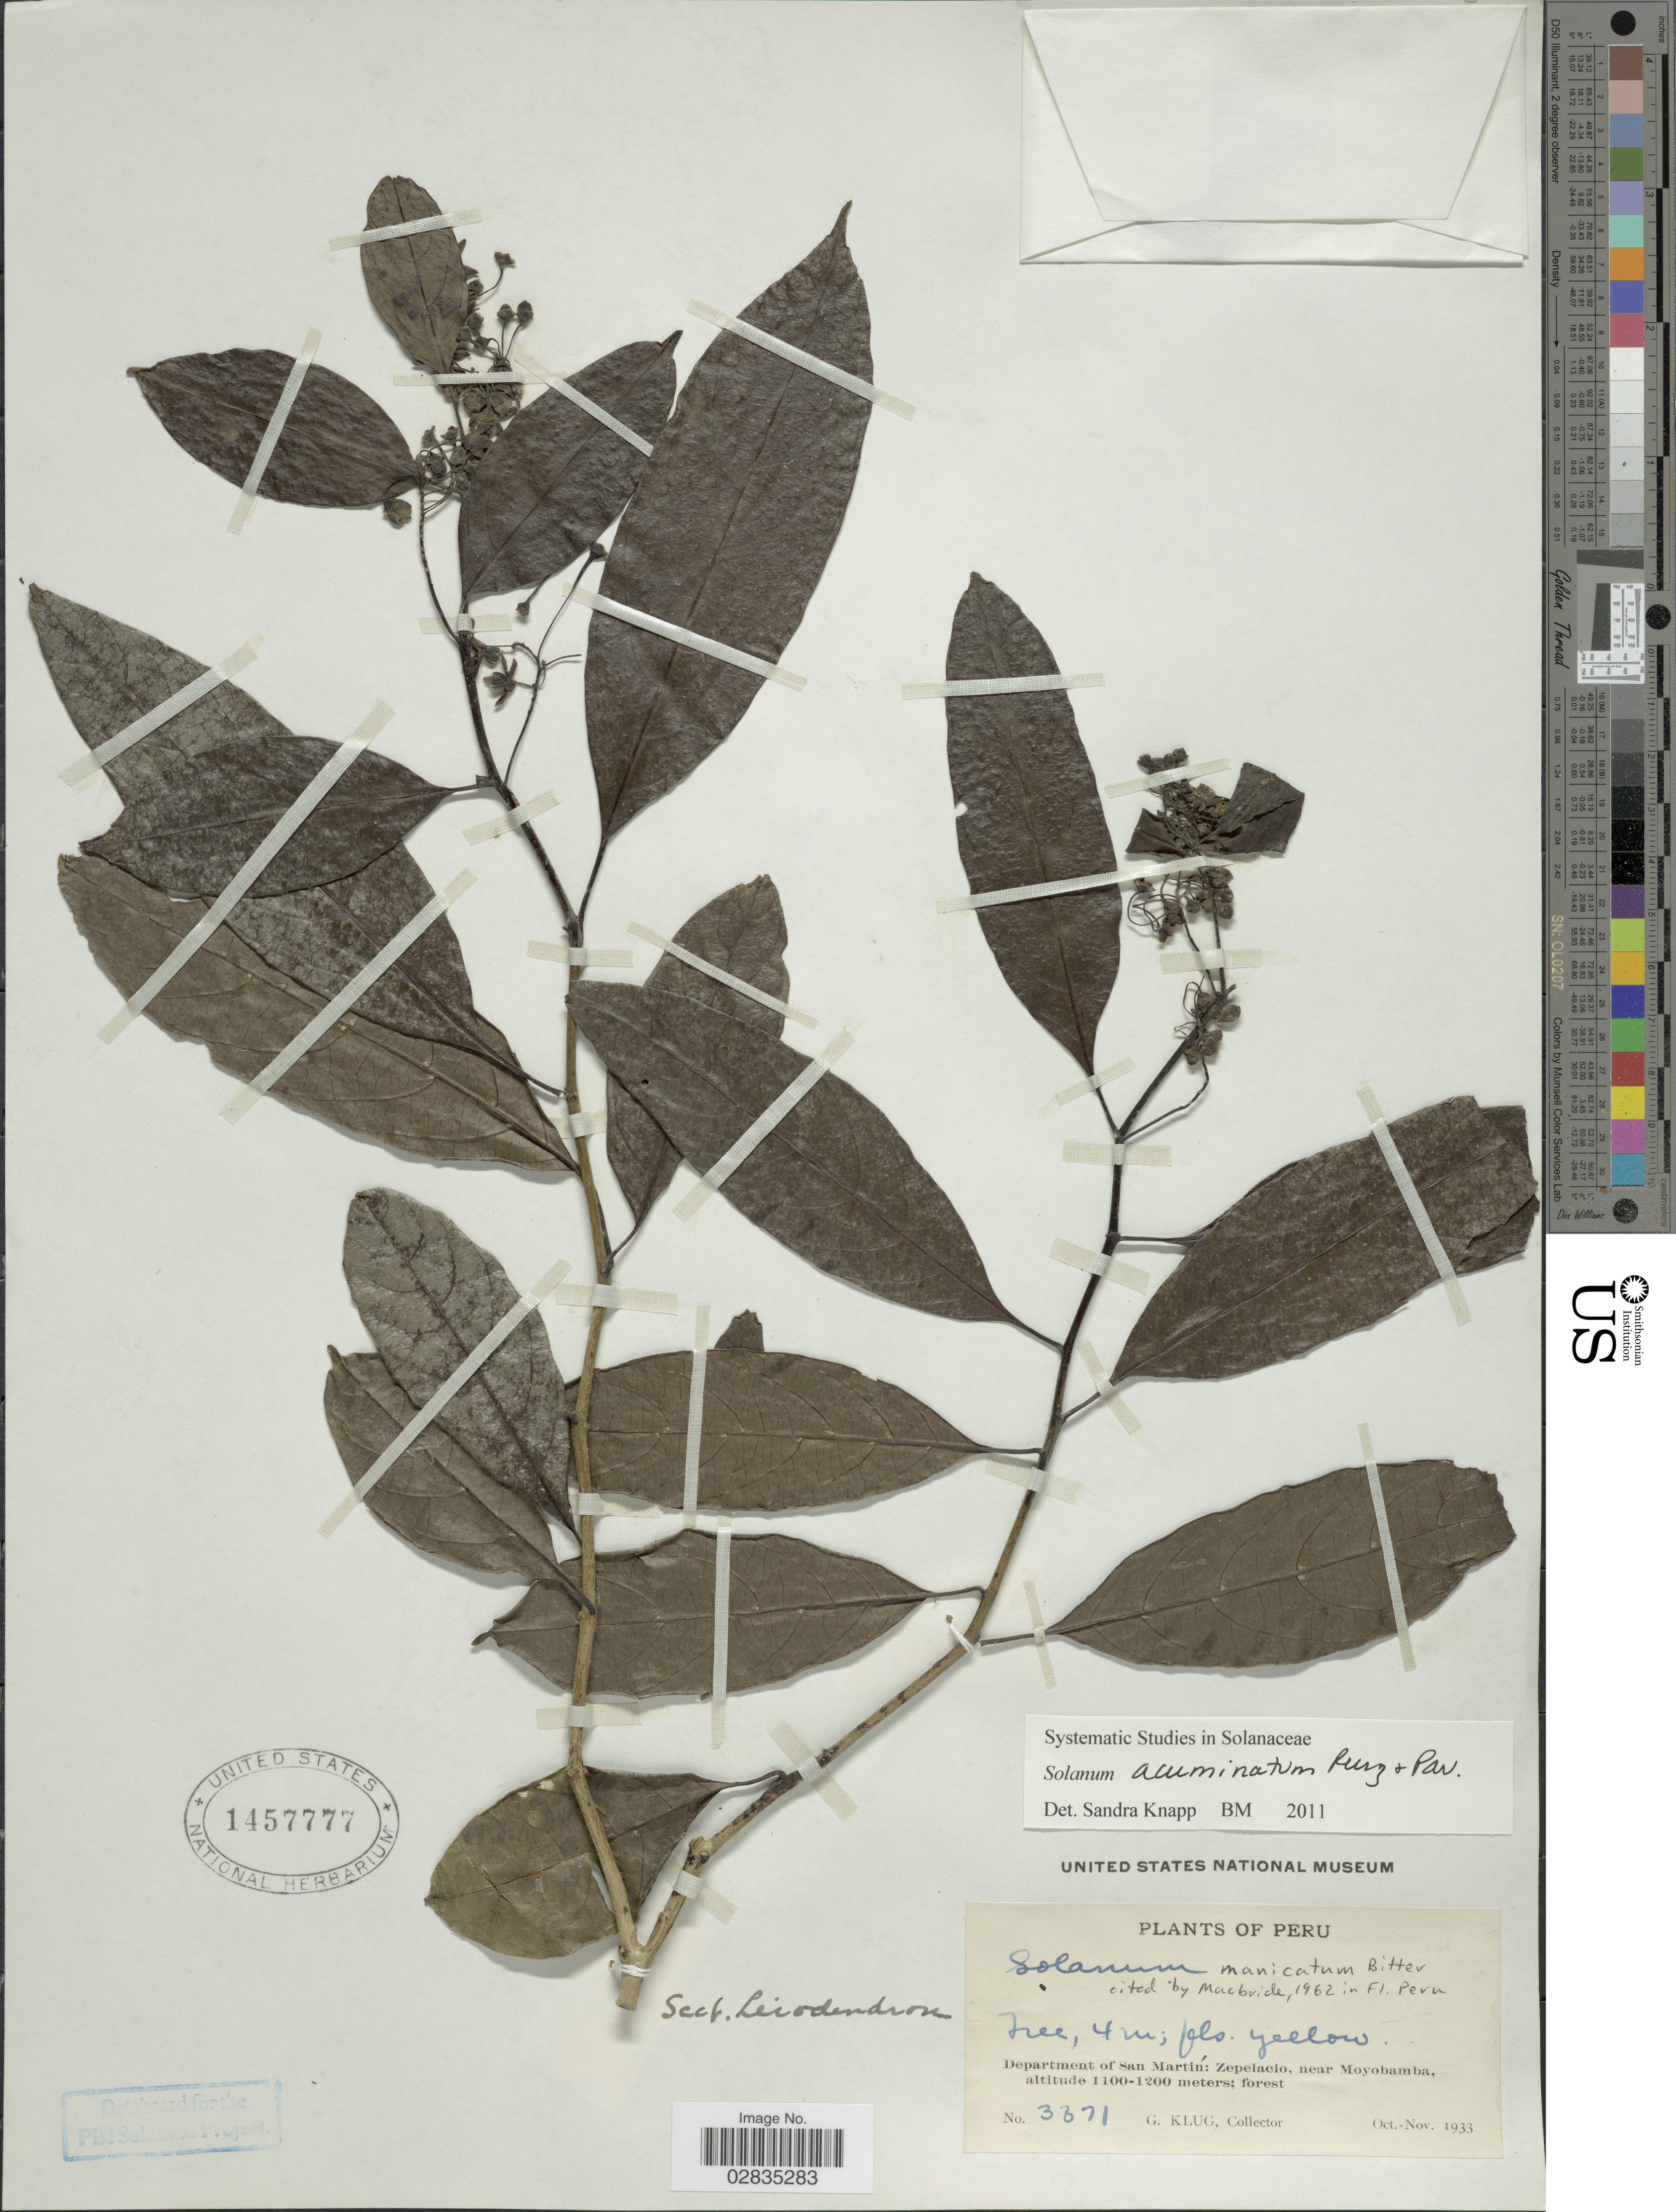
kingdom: Plantae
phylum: Tracheophyta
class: Magnoliopsida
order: Solanales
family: Solanaceae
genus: Solanum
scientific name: Solanum acuminatum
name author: Ruiz & Pav.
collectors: G. Klug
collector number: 3371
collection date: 1933-10/1933-11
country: Peru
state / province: San Martín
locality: Department of San Martín: Zepelacio, near Moyobamba.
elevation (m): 1100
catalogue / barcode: US 1457777